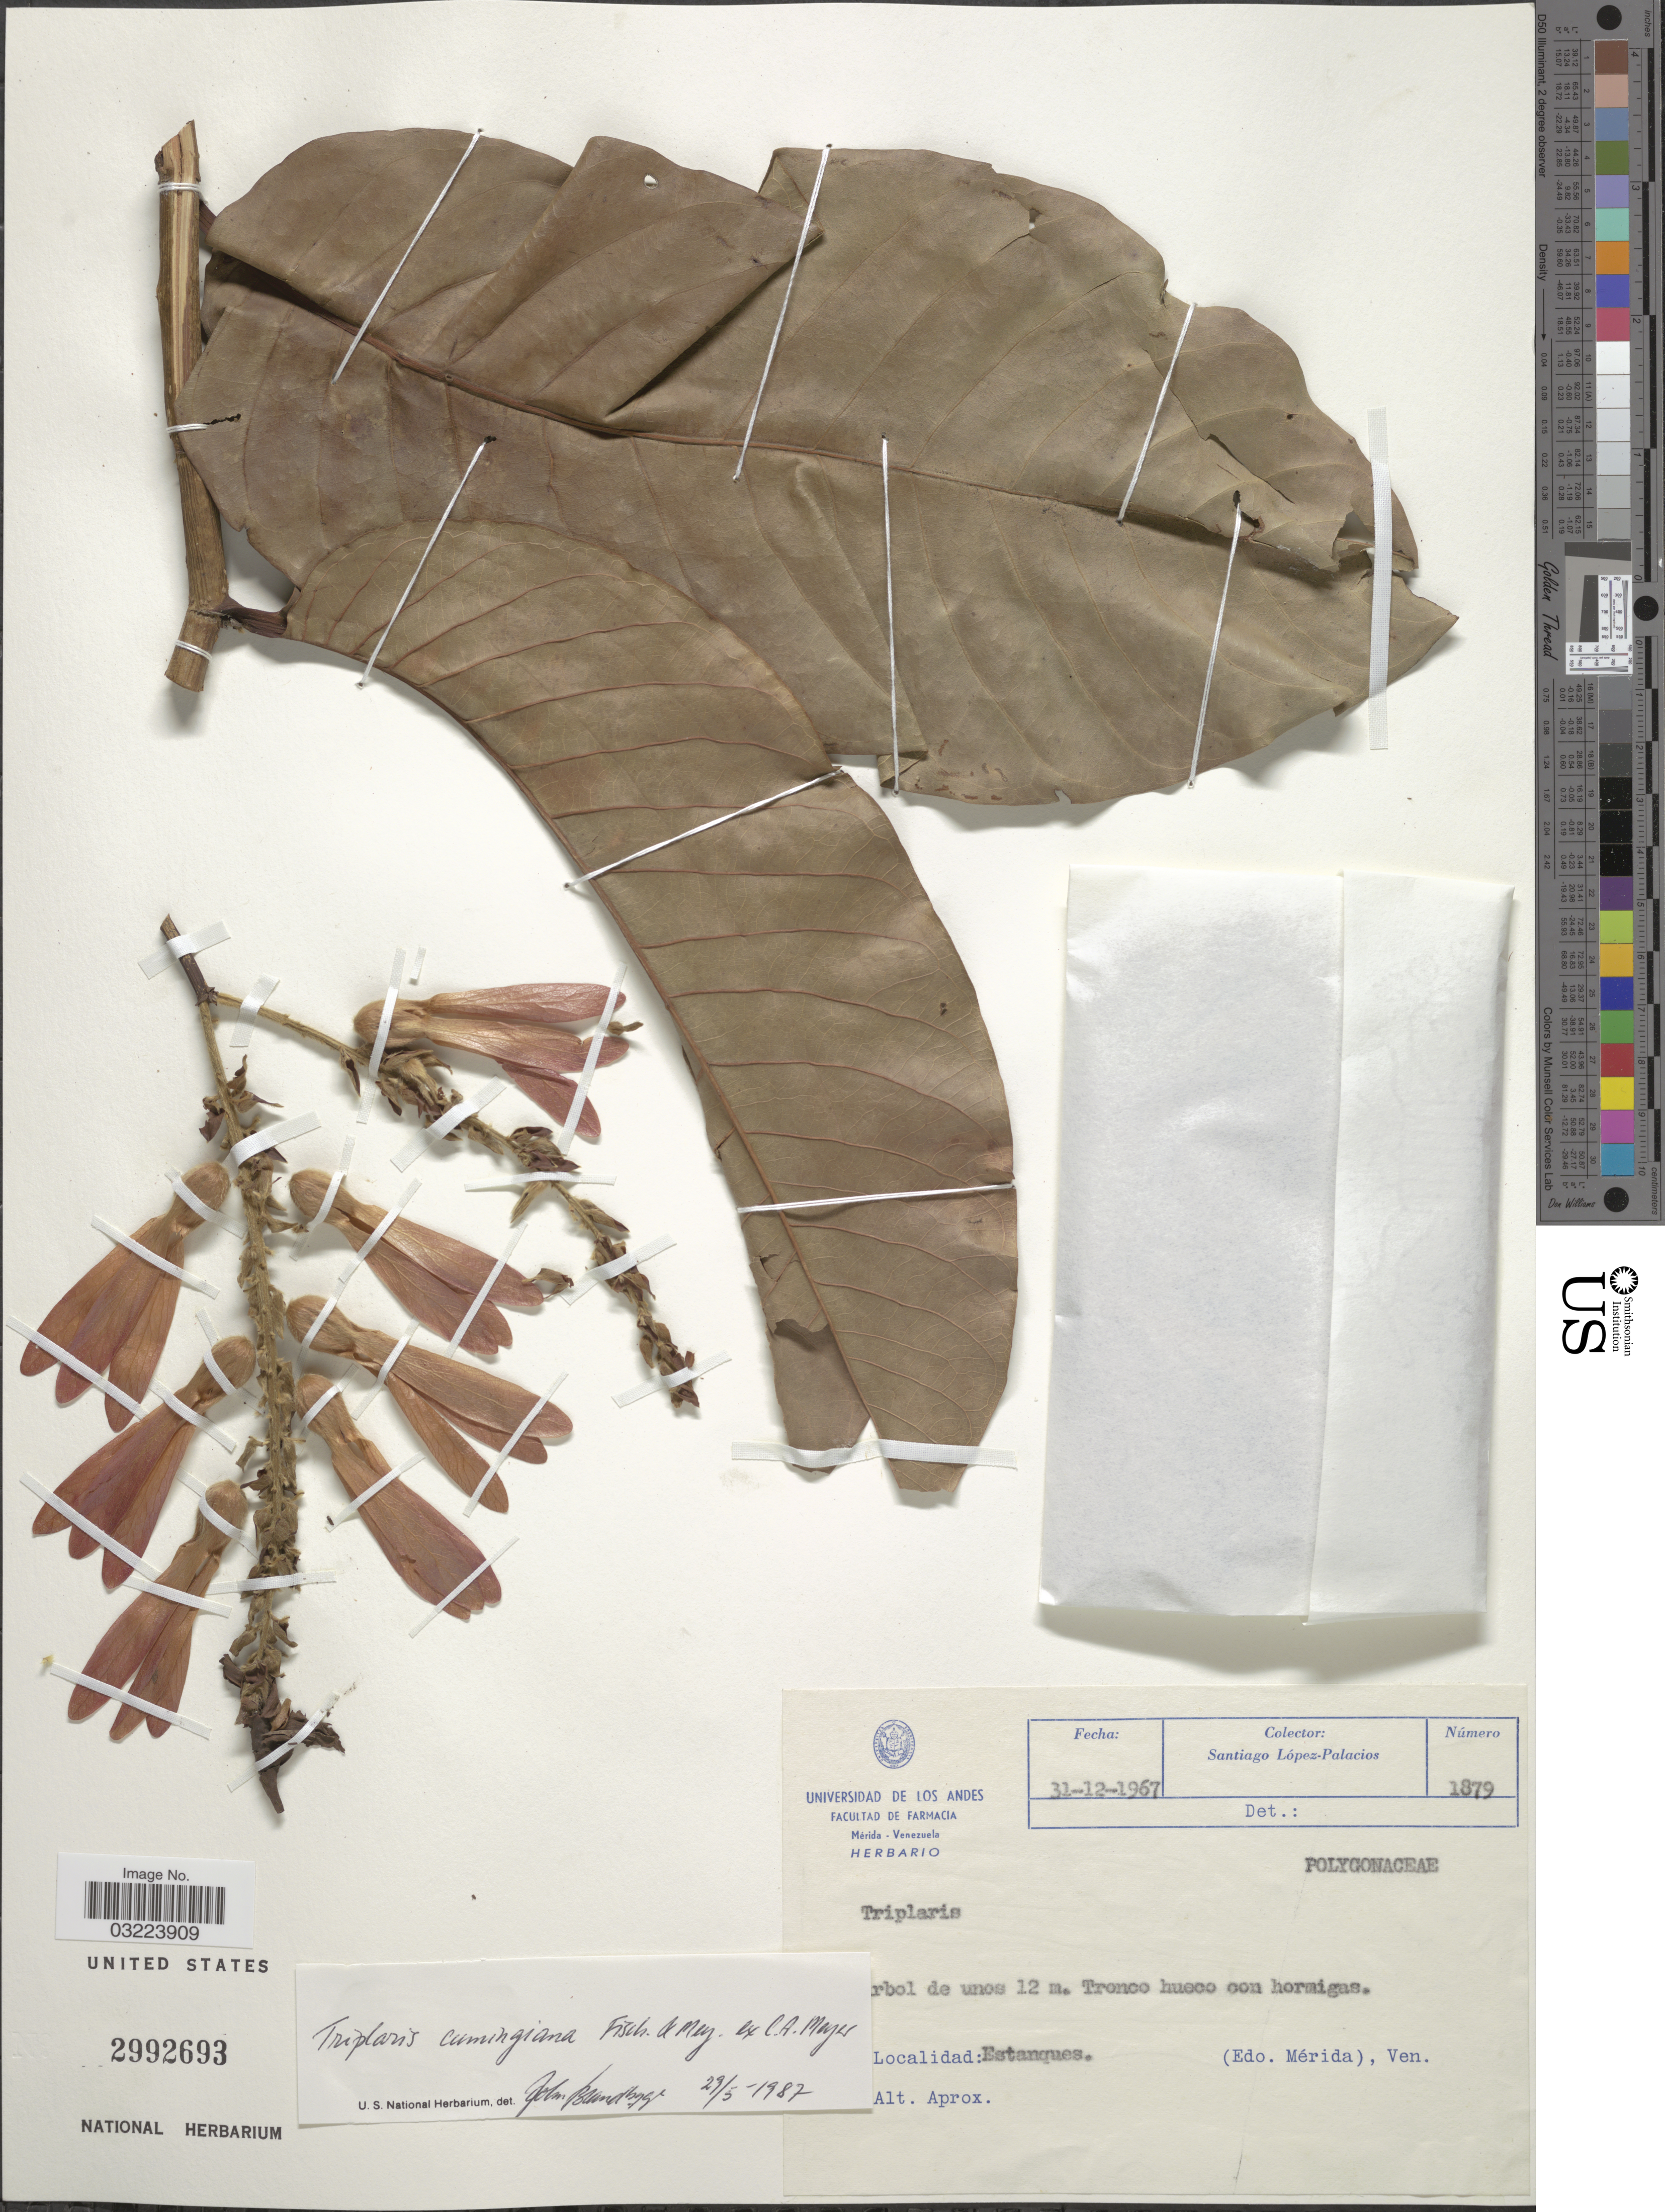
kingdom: Plantae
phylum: Tracheophyta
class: Magnoliopsida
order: Caryophyllales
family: Polygonaceae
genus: Triplaris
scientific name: Triplaris cumingiana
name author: Fisch. & C.A. Mey. ex C.A. Mey.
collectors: S. López-Palacios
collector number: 1879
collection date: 1967-12-31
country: Venezuela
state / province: Mérida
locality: Estanques.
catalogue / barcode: US 2992693